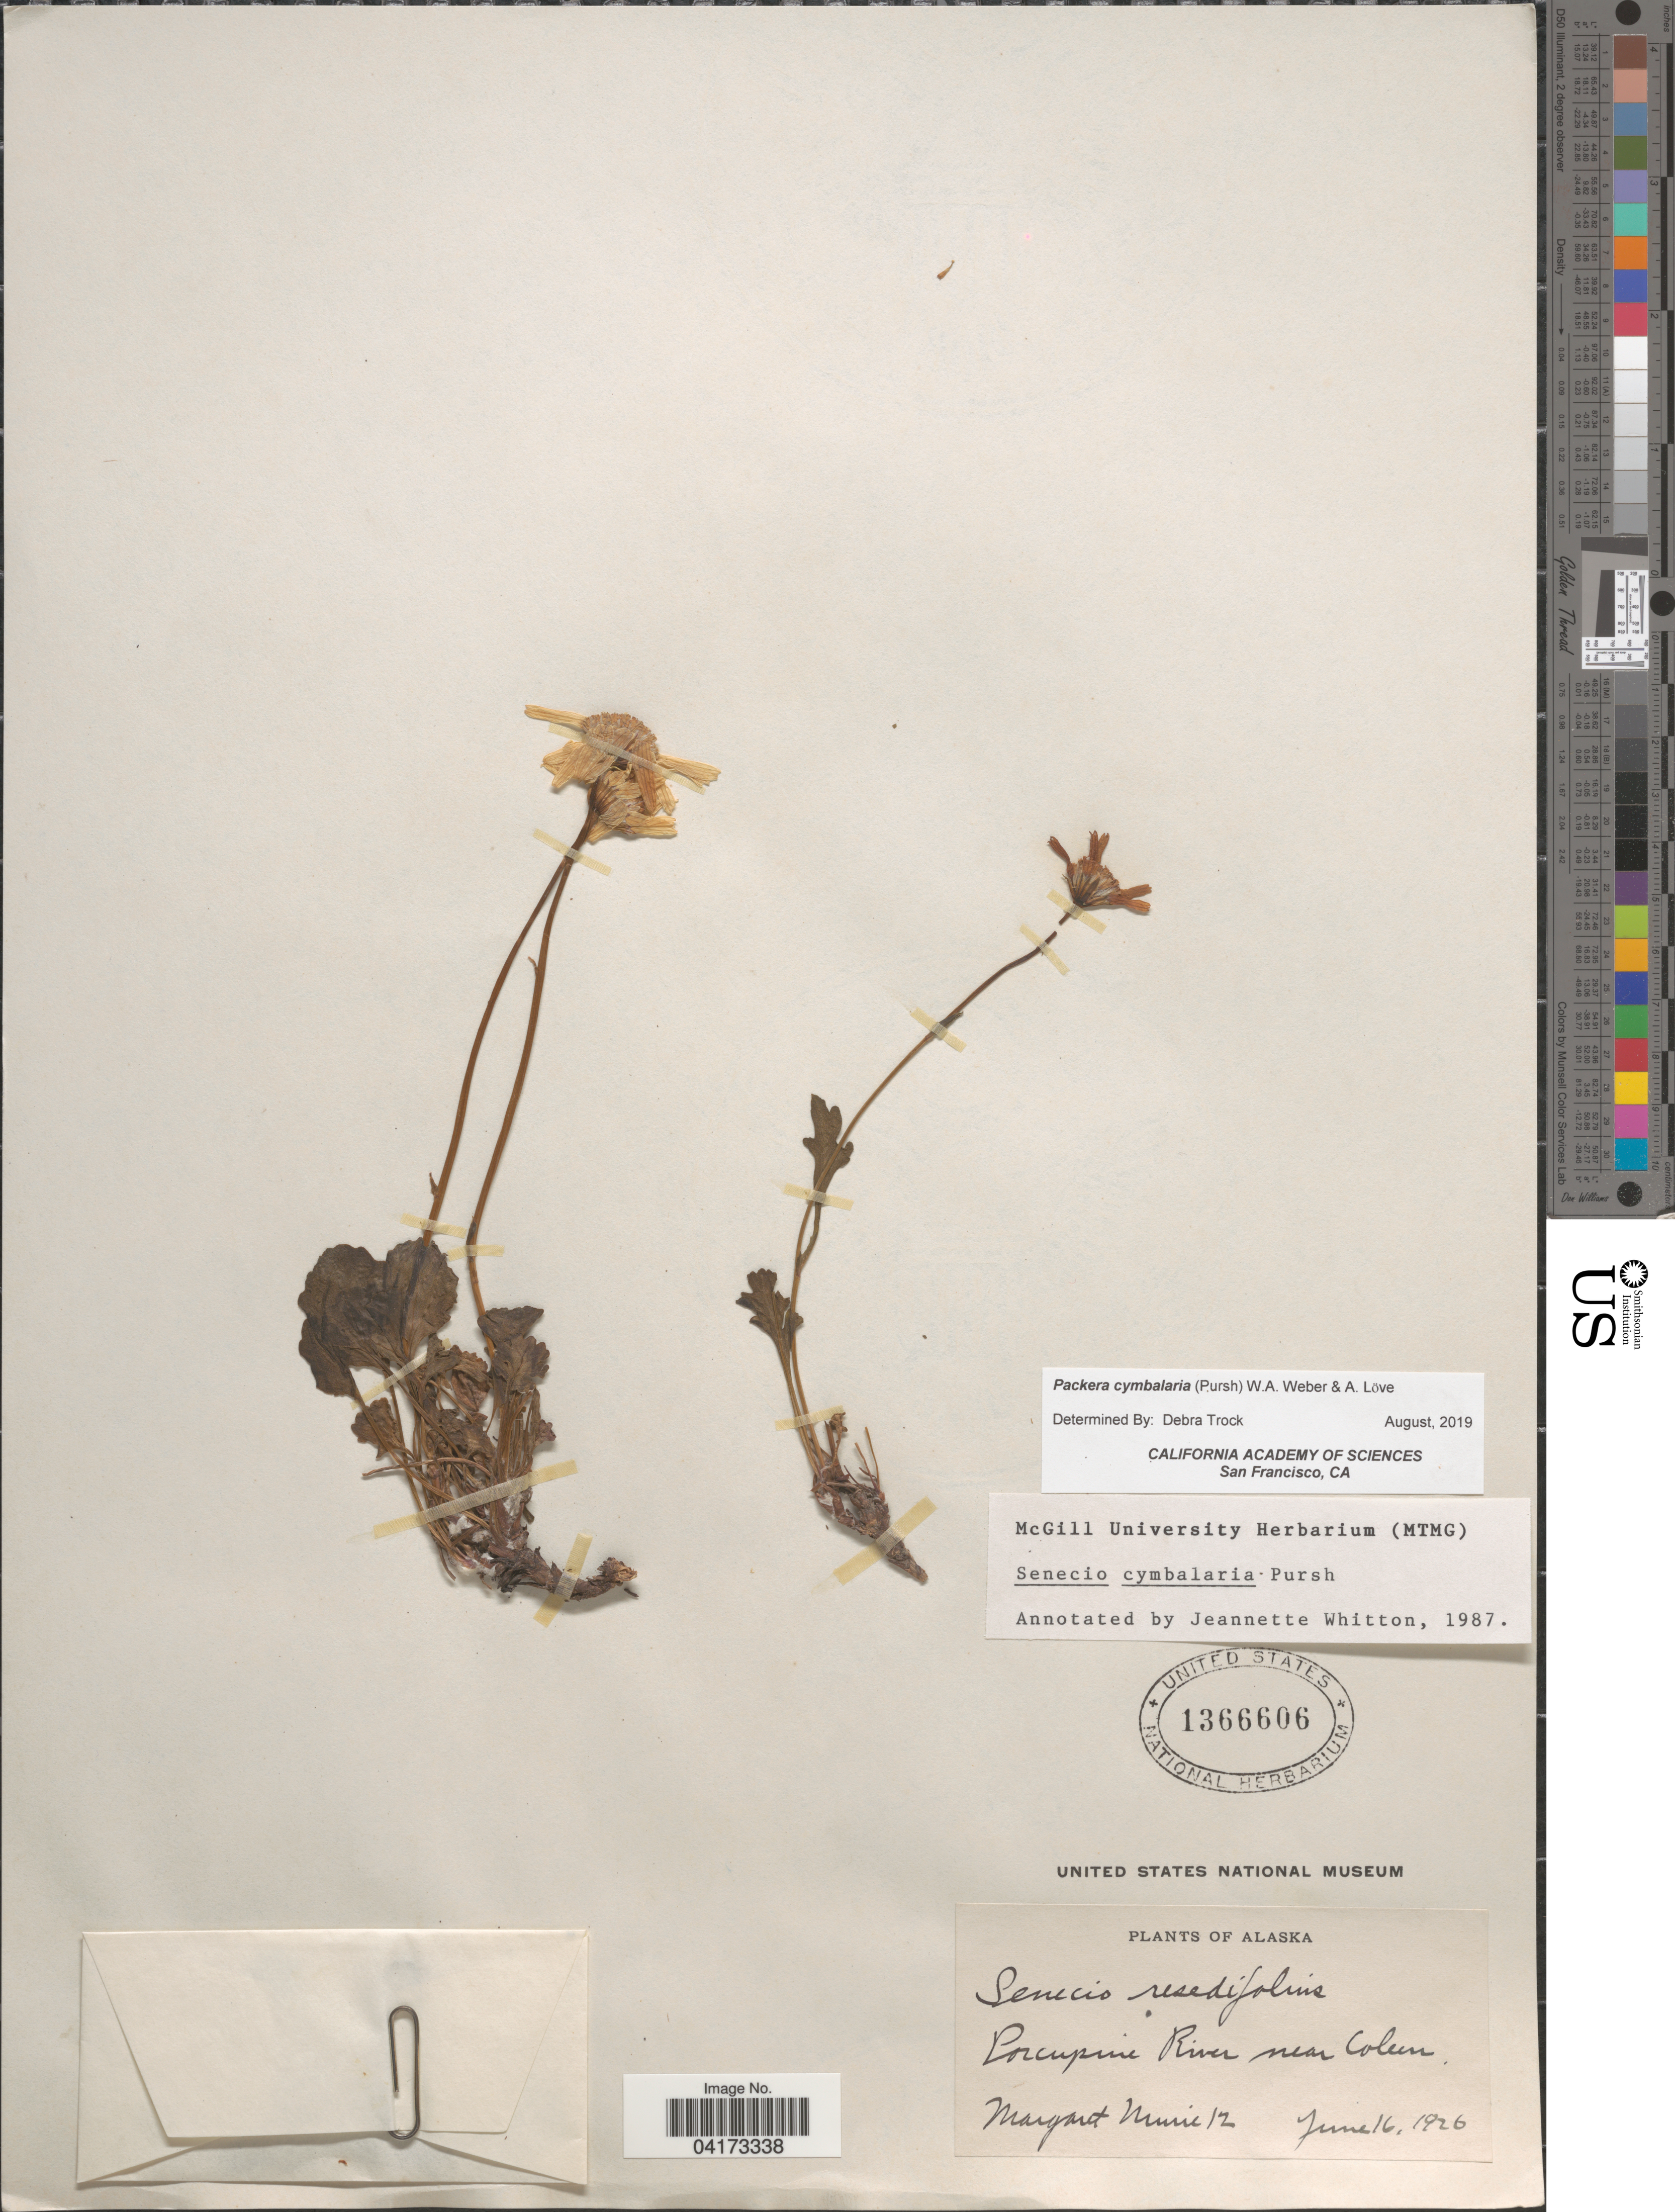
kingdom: Plantae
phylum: Tracheophyta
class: Magnoliopsida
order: Asterales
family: Asteraceae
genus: Packera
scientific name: Packera cymbalaria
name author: (Pursh) W.A. Weber & Á. Löve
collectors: M. Murie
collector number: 12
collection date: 1926-06-16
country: United States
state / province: Alaska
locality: Porcupine River near Coleen.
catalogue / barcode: US 1366606